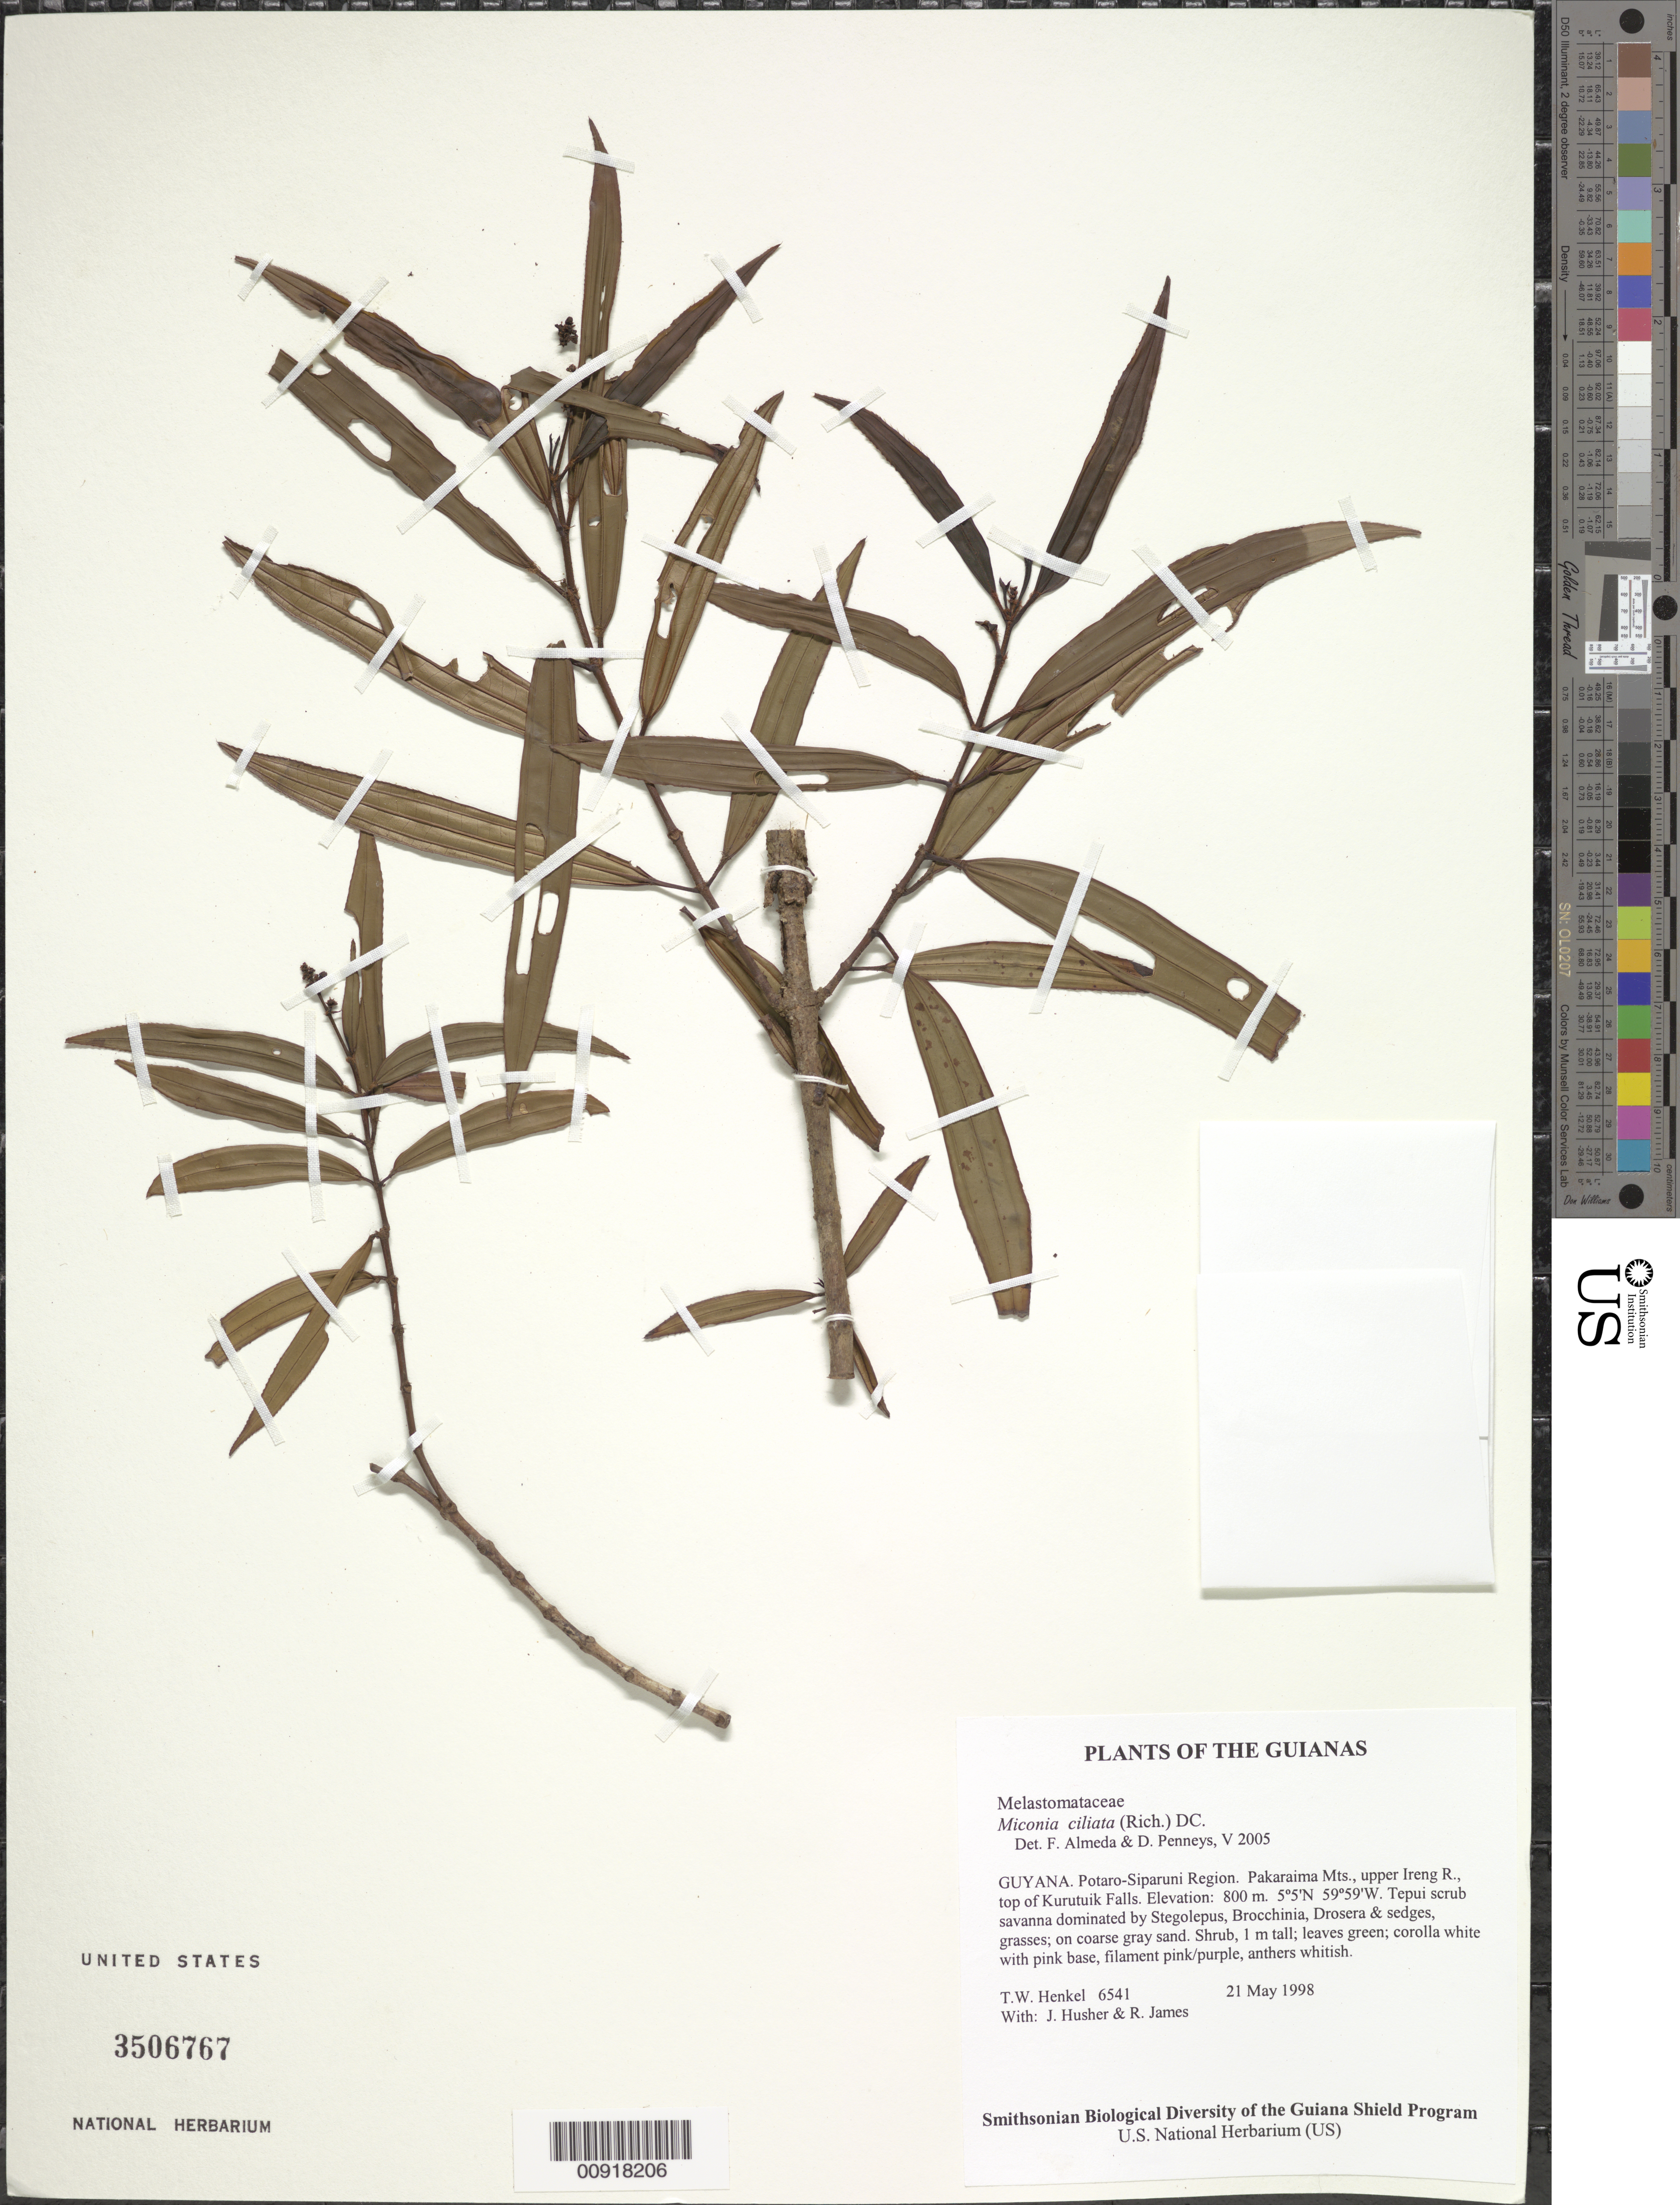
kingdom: Plantae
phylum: Tracheophyta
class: Magnoliopsida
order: Myrtales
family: Melastomataceae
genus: Miconia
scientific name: Miconia ciliata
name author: (Rich.) DC.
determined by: Almeda, F.; Penneys, D. S.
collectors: T. Henkel, J. Husher & R. James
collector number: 6541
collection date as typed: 21 May 1998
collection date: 1998-05-21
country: Guyana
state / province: Potaro-Siparuni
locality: Pakaraima Mts., upper Ireng R., top of Kurutuik Falls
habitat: Tepui scrub savanna dominated by Stegolepus, Brocchinia, Drosera & sedges, grasses; on coarse gray sand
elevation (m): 800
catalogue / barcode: US 3506767